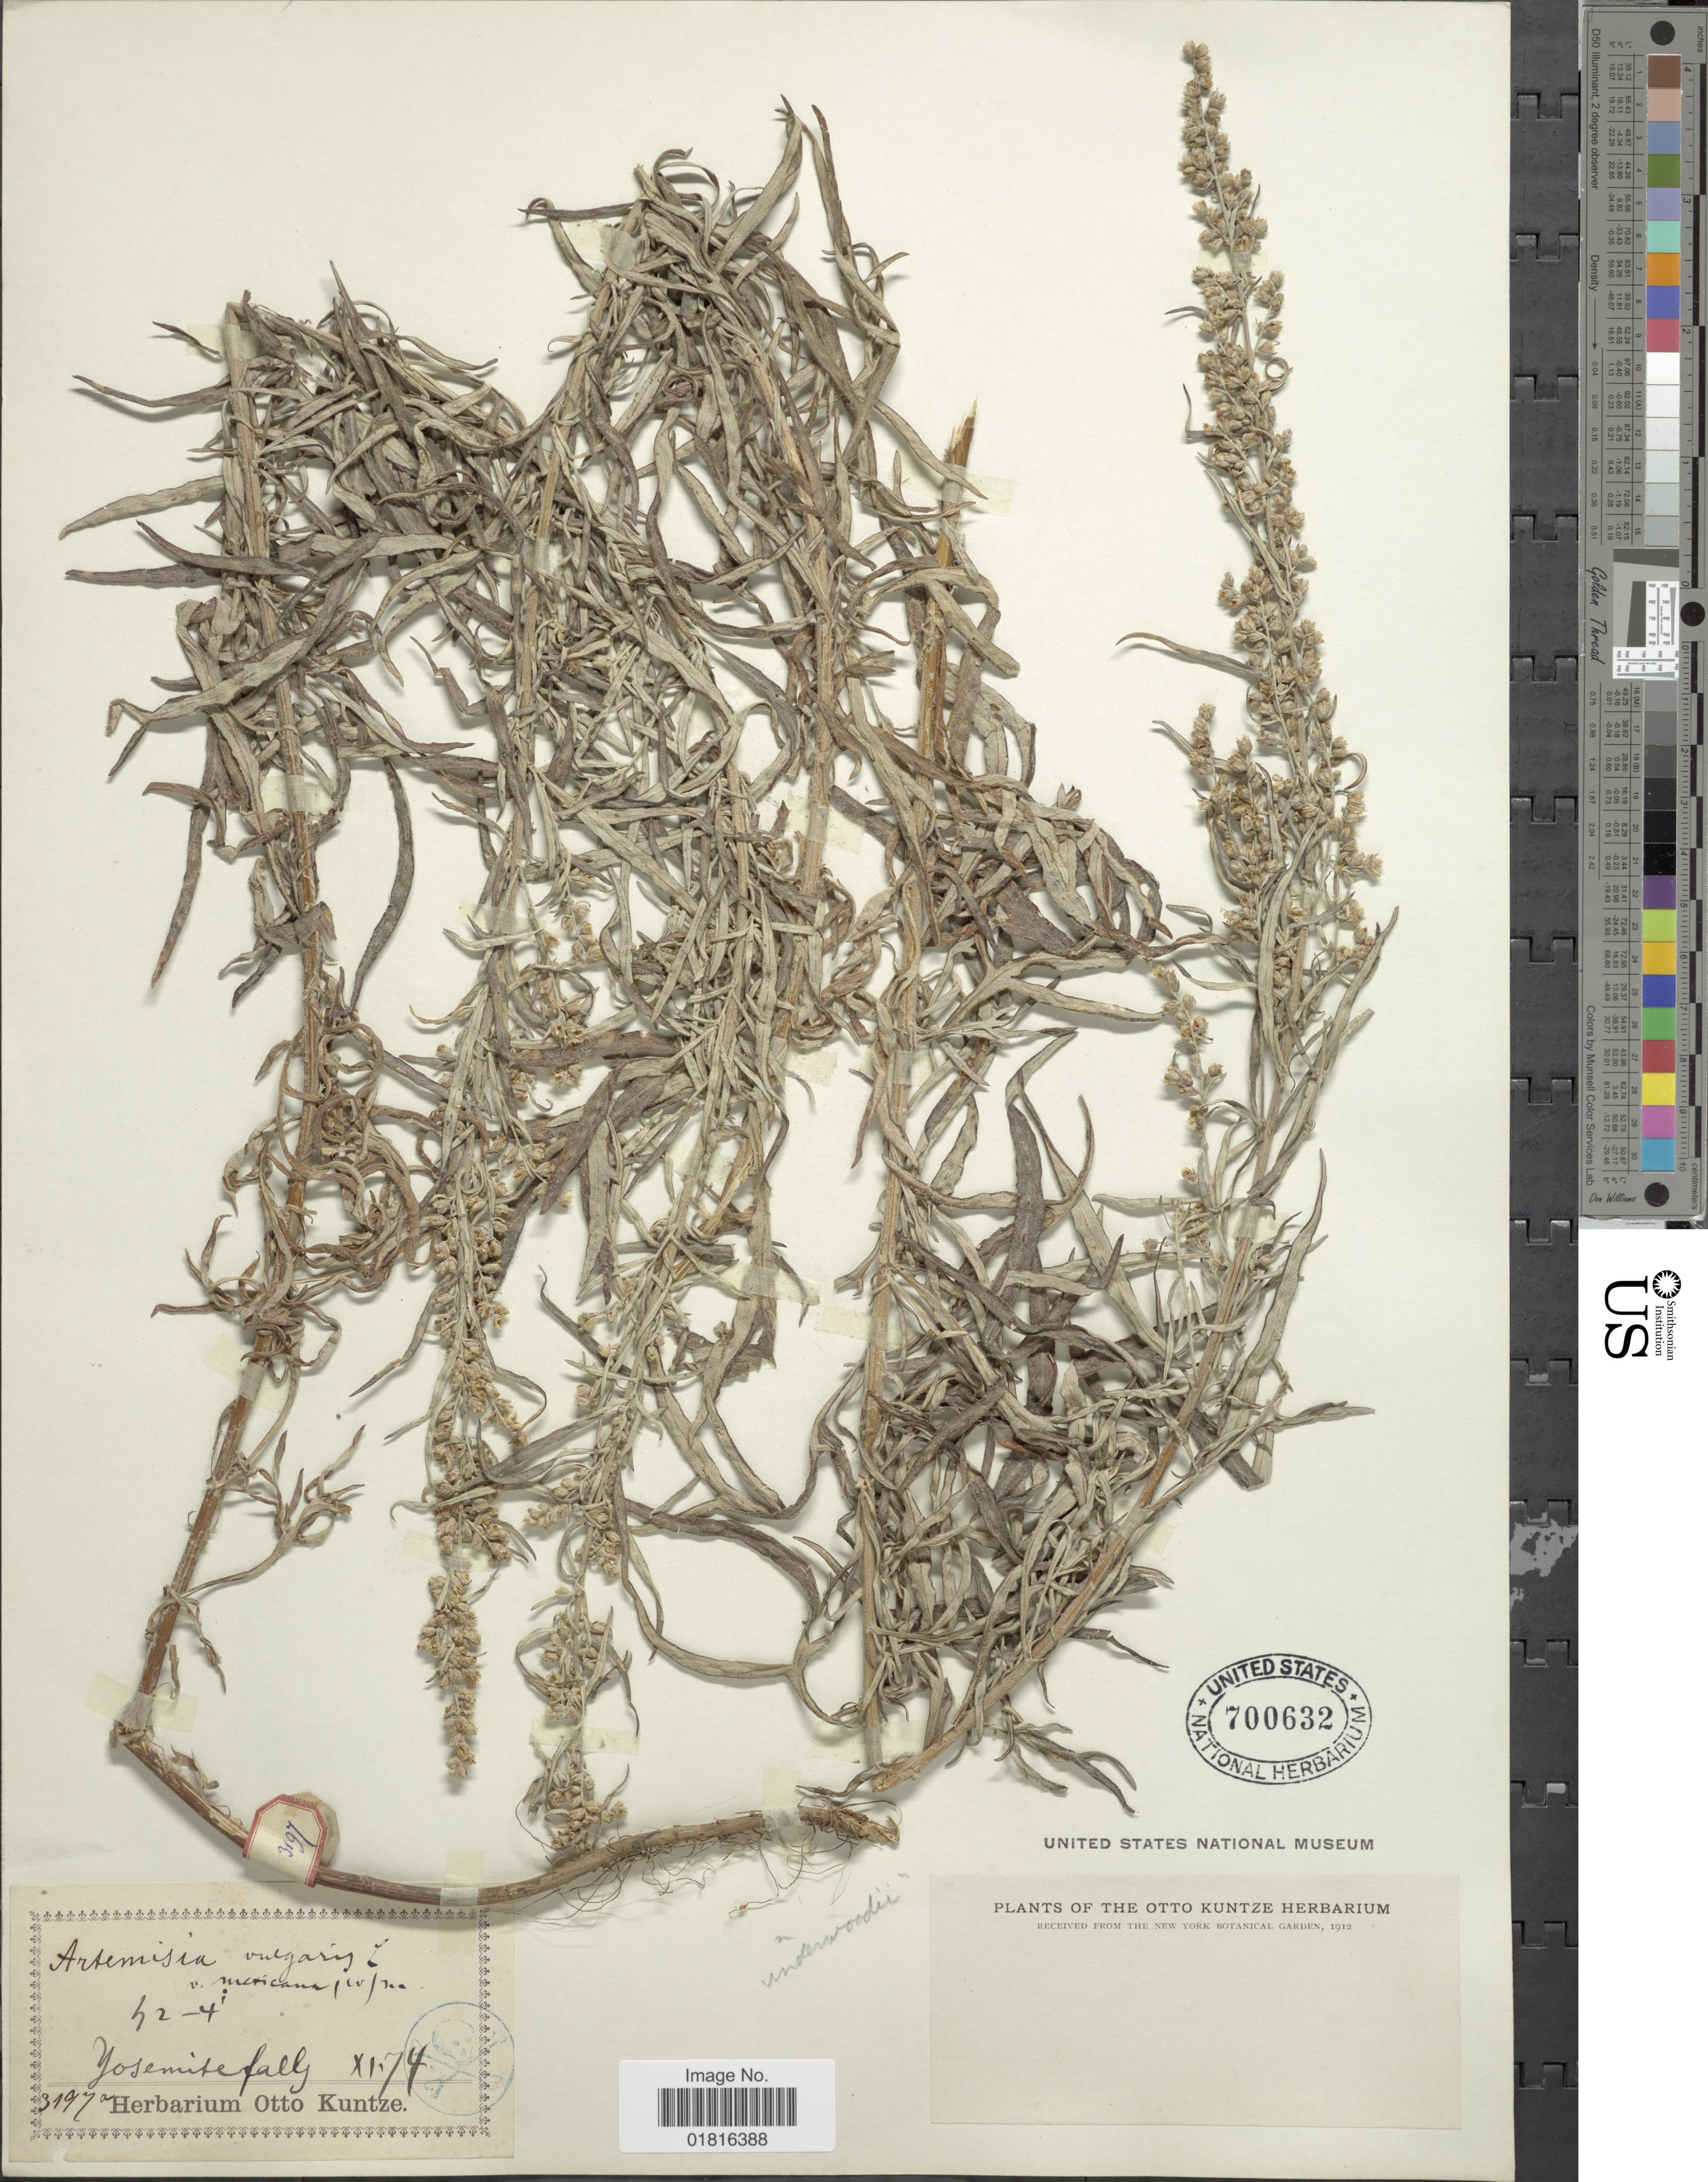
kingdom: Plantae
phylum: Tracheophyta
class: Magnoliopsida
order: Asterales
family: Asteraceae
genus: Artemisia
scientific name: Artemisia ludoviciana subsp. mexicana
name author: (Willd. ex Spreng.) D.D. Keck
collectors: C.E.O. Kuntze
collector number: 3197a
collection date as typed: Transcribed d/m/y: /11/74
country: United States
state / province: California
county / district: Mariposa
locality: Yosemite falls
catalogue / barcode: US 700632